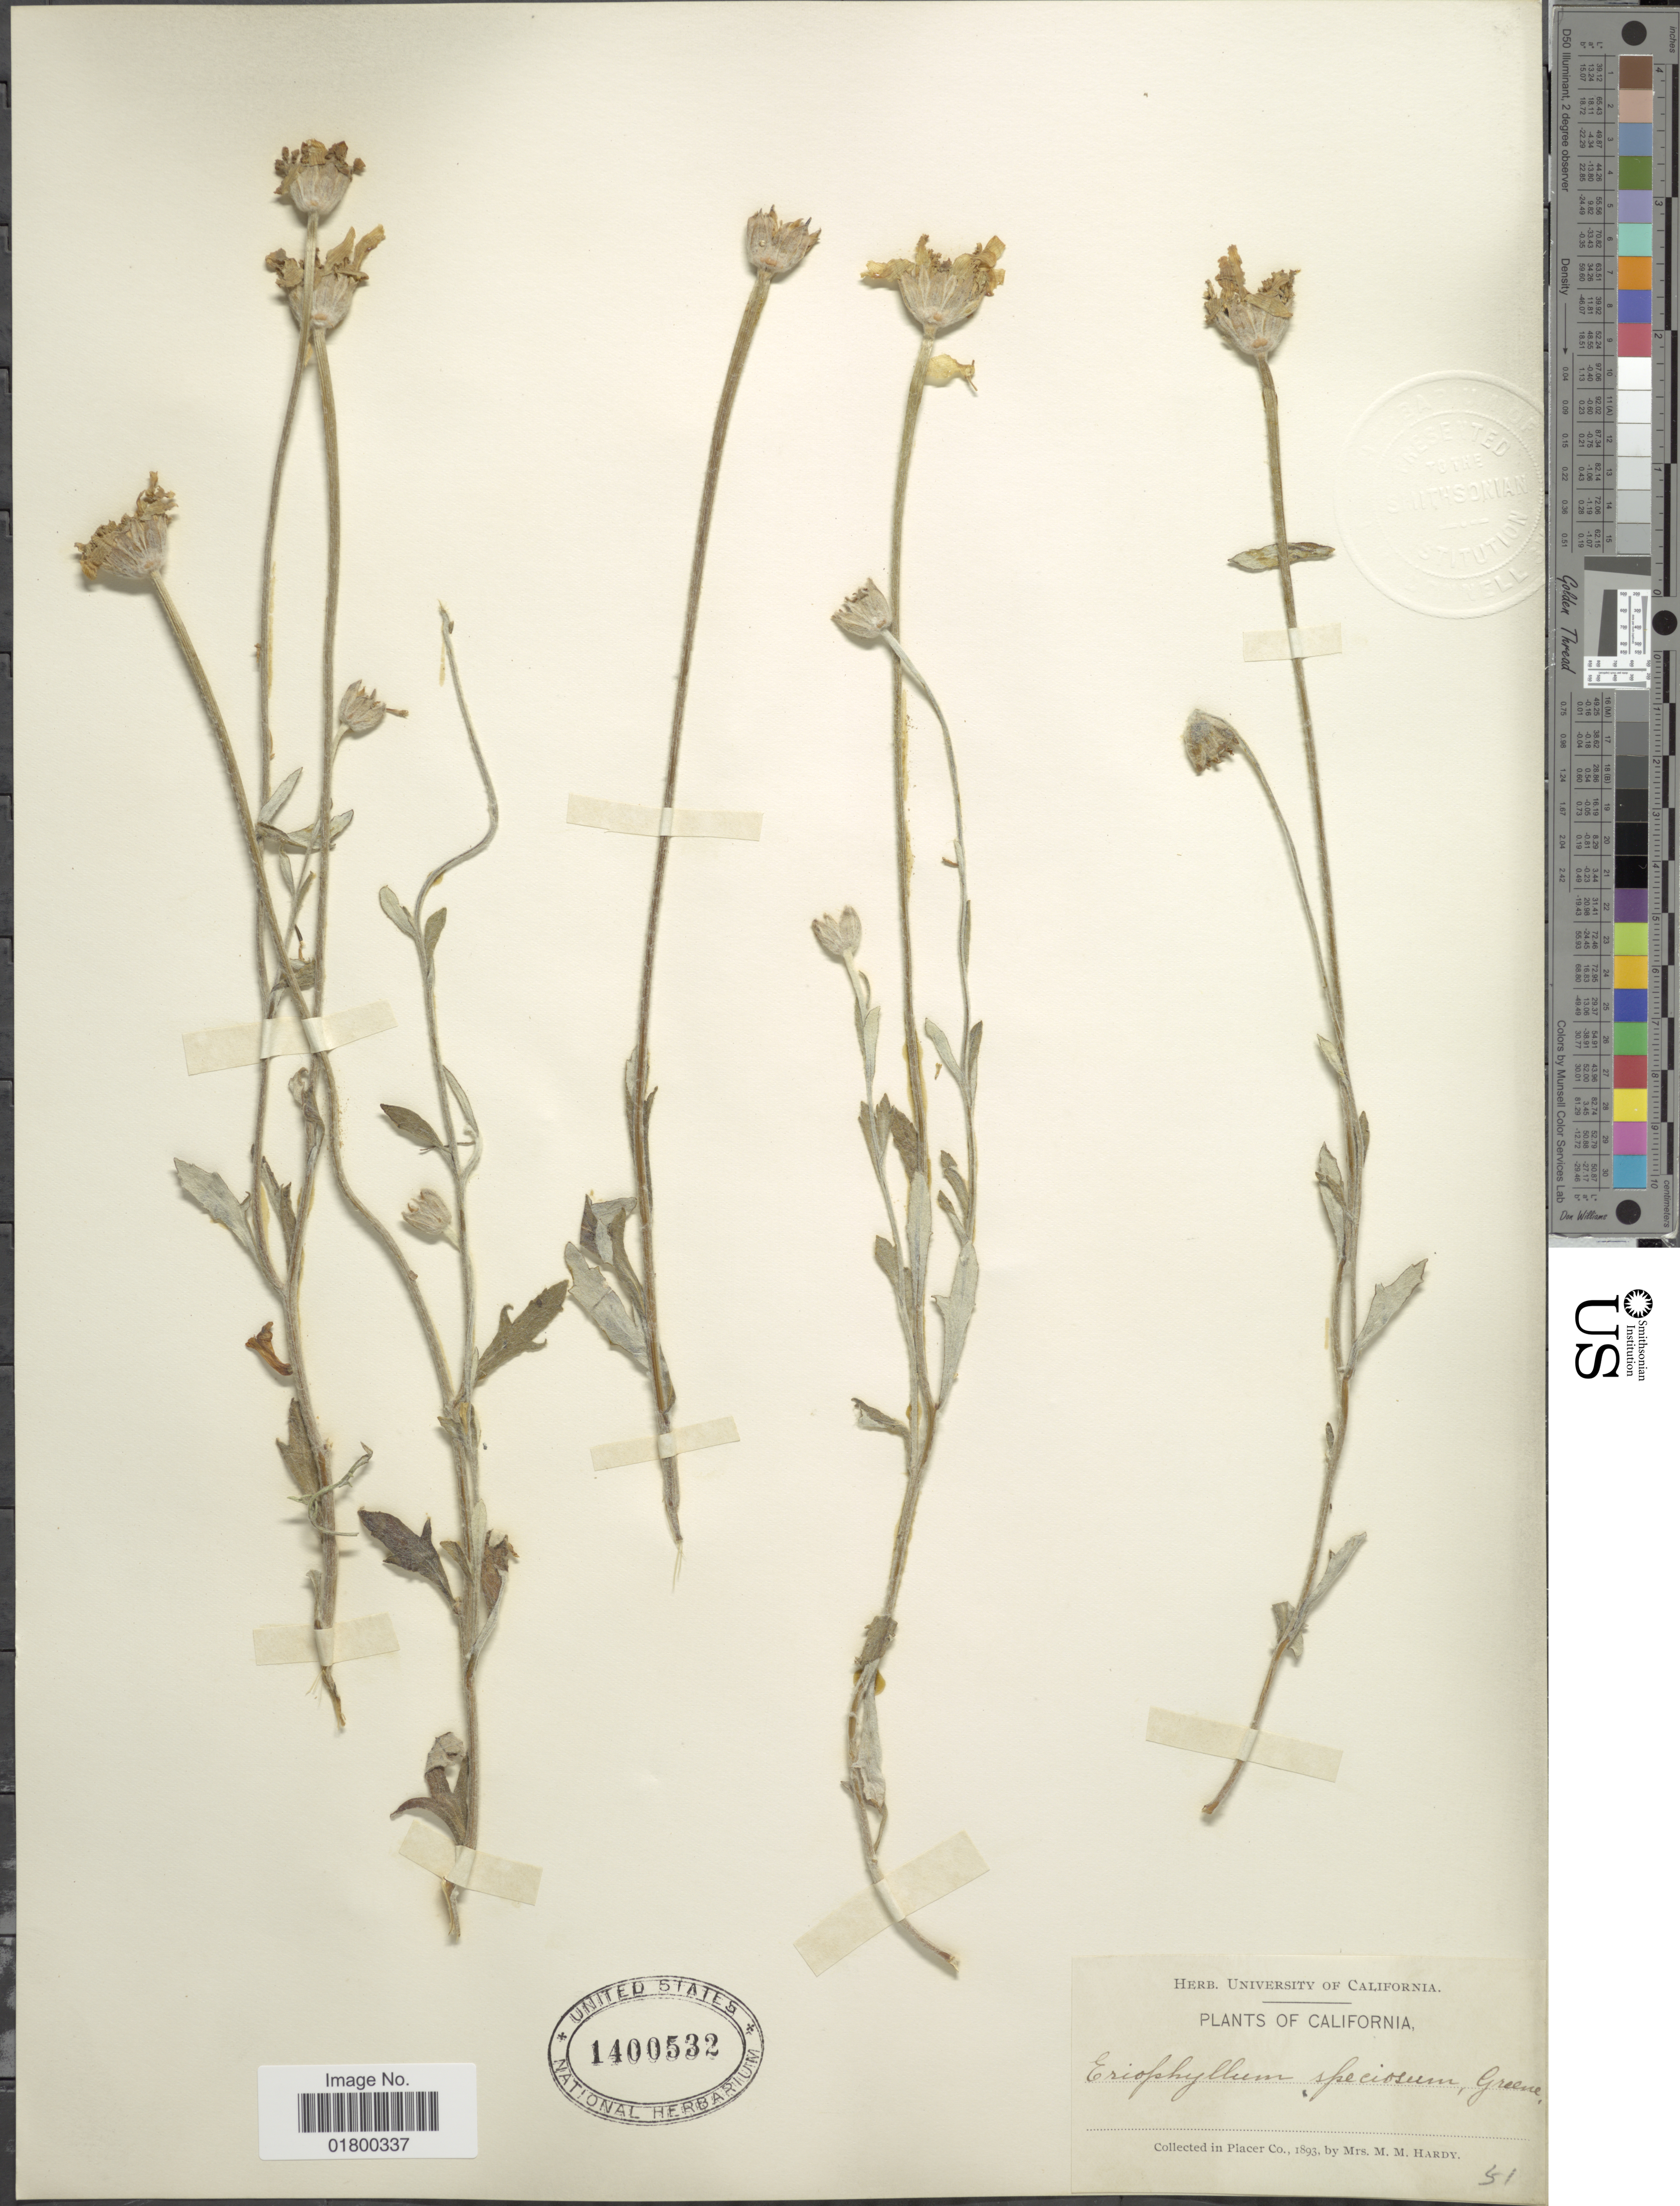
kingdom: Plantae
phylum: Tracheophyta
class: Magnoliopsida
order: Asterales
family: Asteraceae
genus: Eriophyllum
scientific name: Eriophyllum lanatum var. grandiflorum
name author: (A. Gray) Jeps.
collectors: Mrs. M. M. Hardy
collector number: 51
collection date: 1893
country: United States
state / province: California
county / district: Placer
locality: In Placer Co.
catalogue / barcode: US 1400532